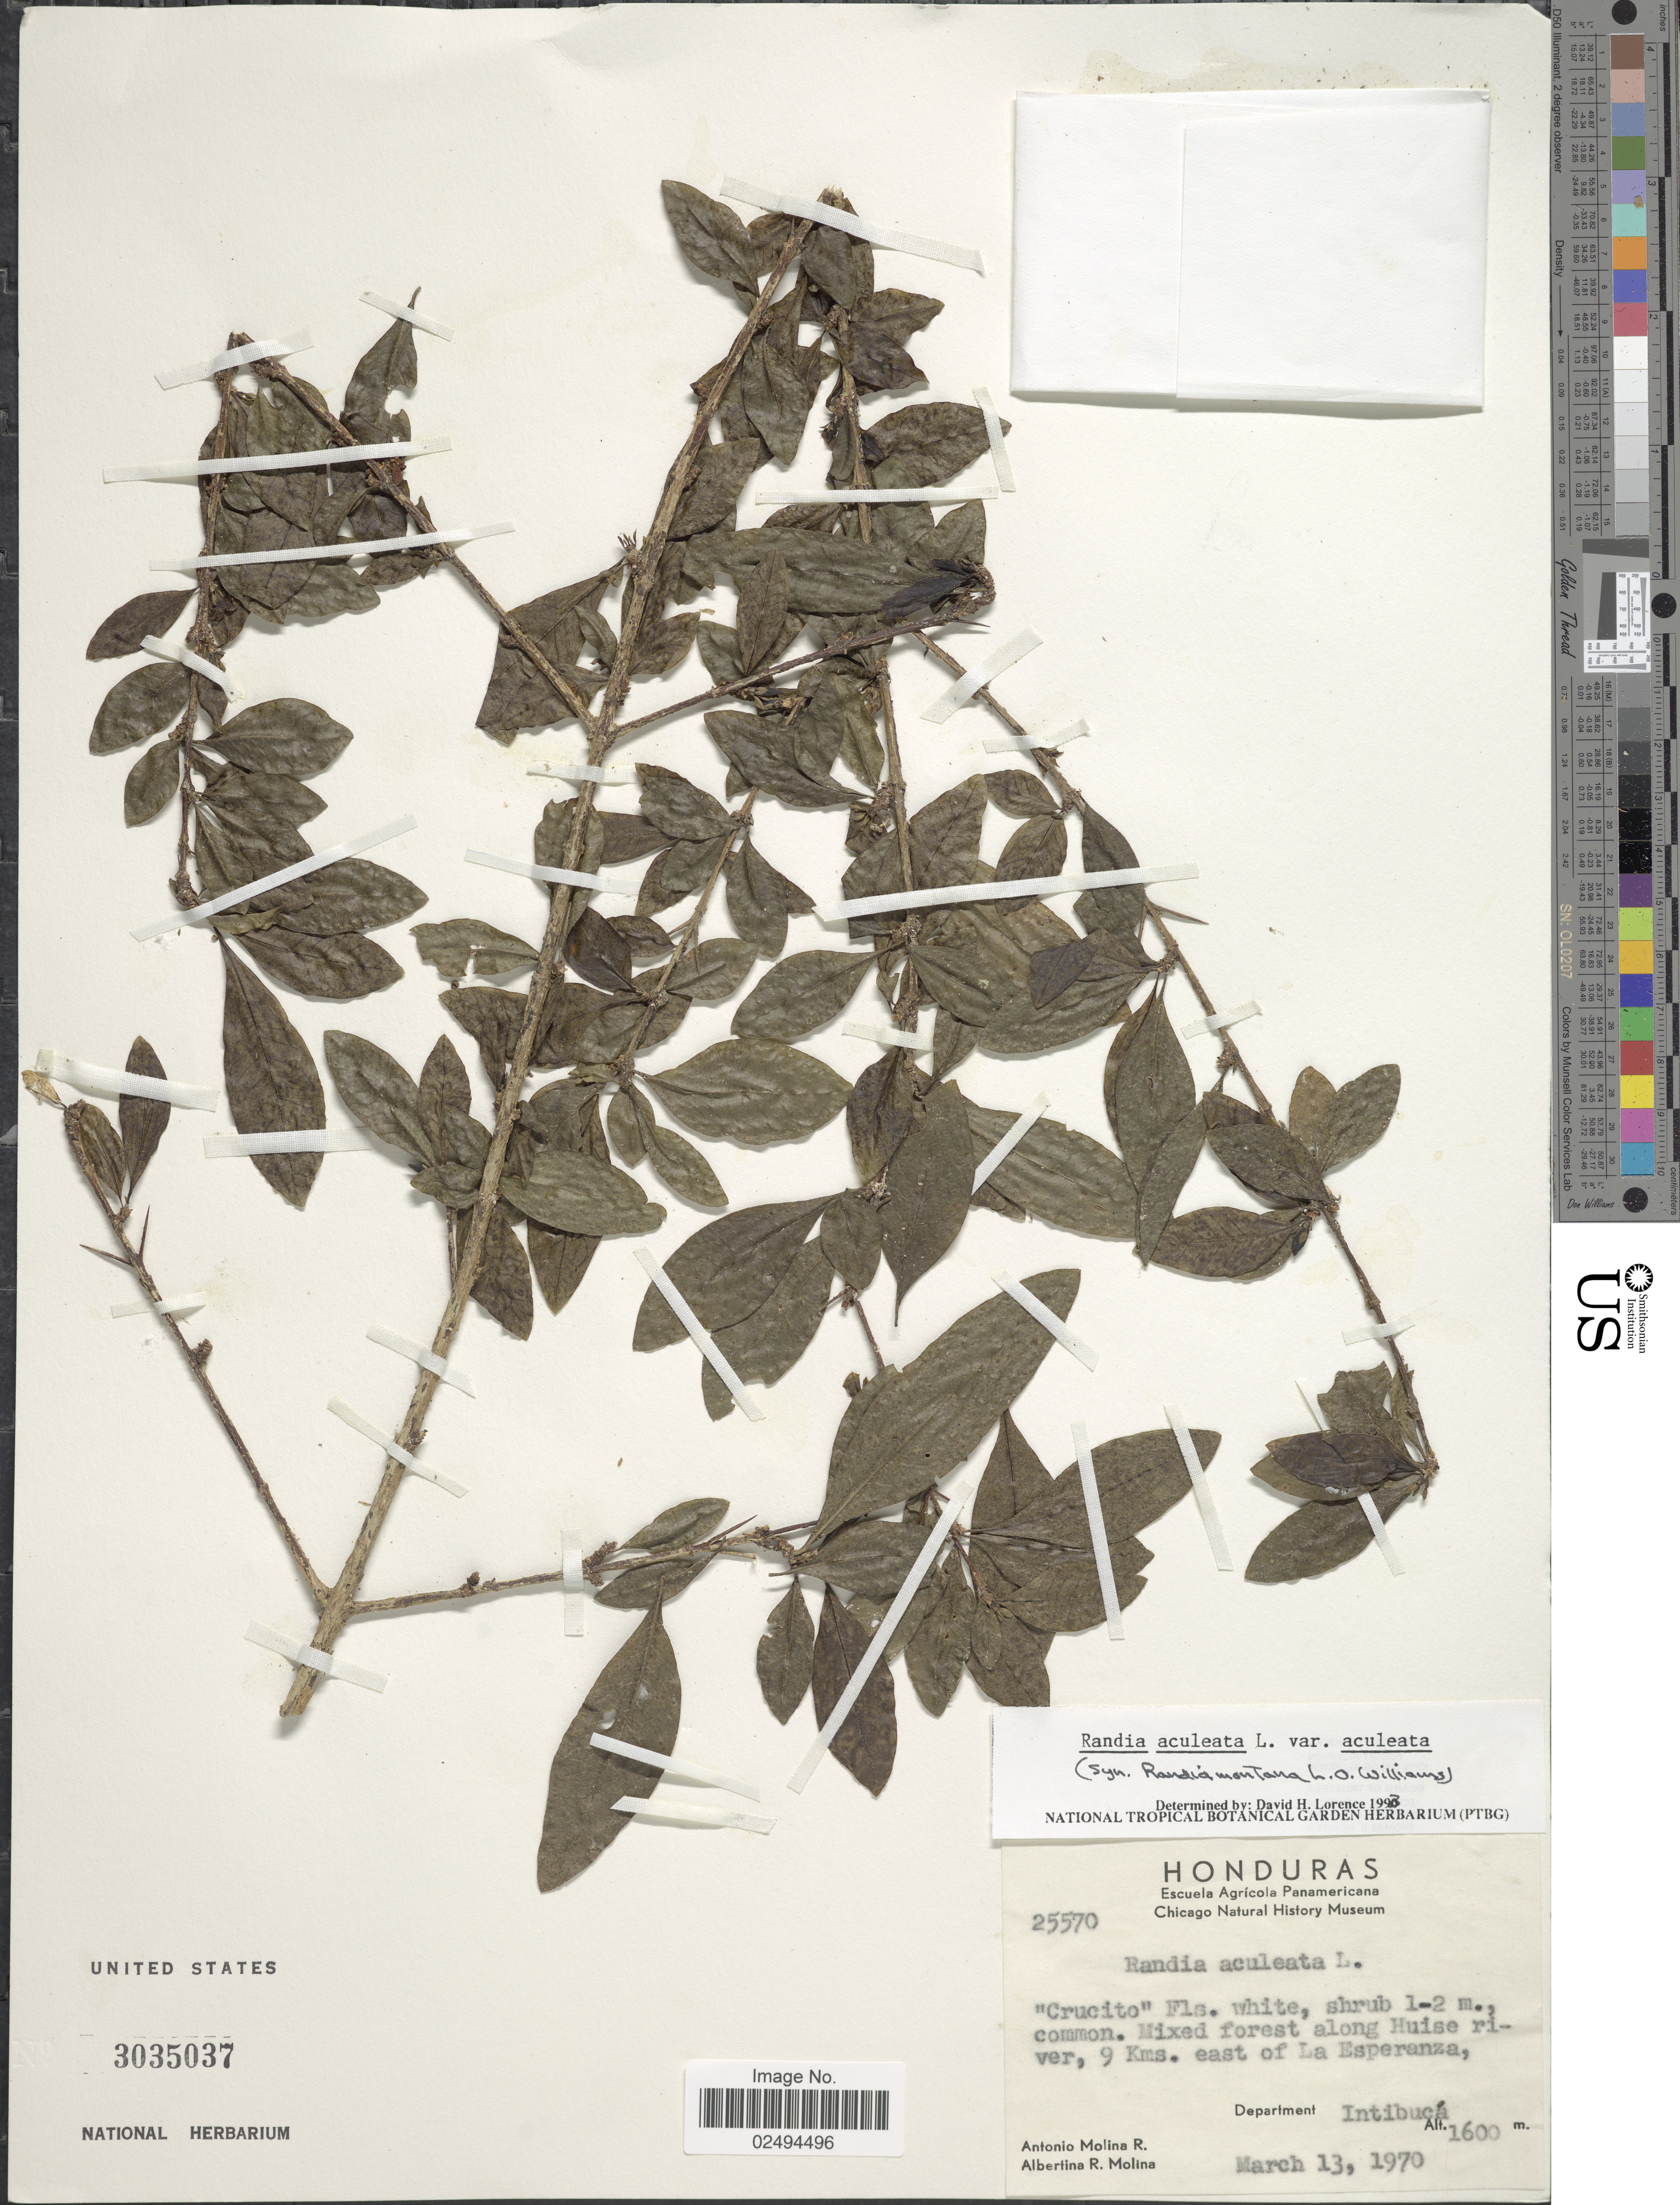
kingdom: Plantae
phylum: Tracheophyta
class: Magnoliopsida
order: Gentianales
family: Rubiaceae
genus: Randia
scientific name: Randia aculeata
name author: L.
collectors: A. Molina R. & A. R. Molina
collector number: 25570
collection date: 1970-03-13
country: Honduras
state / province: Intibuca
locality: Mixed forest along Huise river, 9 Kms. east of La Esperanza, Department Intibuca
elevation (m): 1600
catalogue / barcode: US 3035037